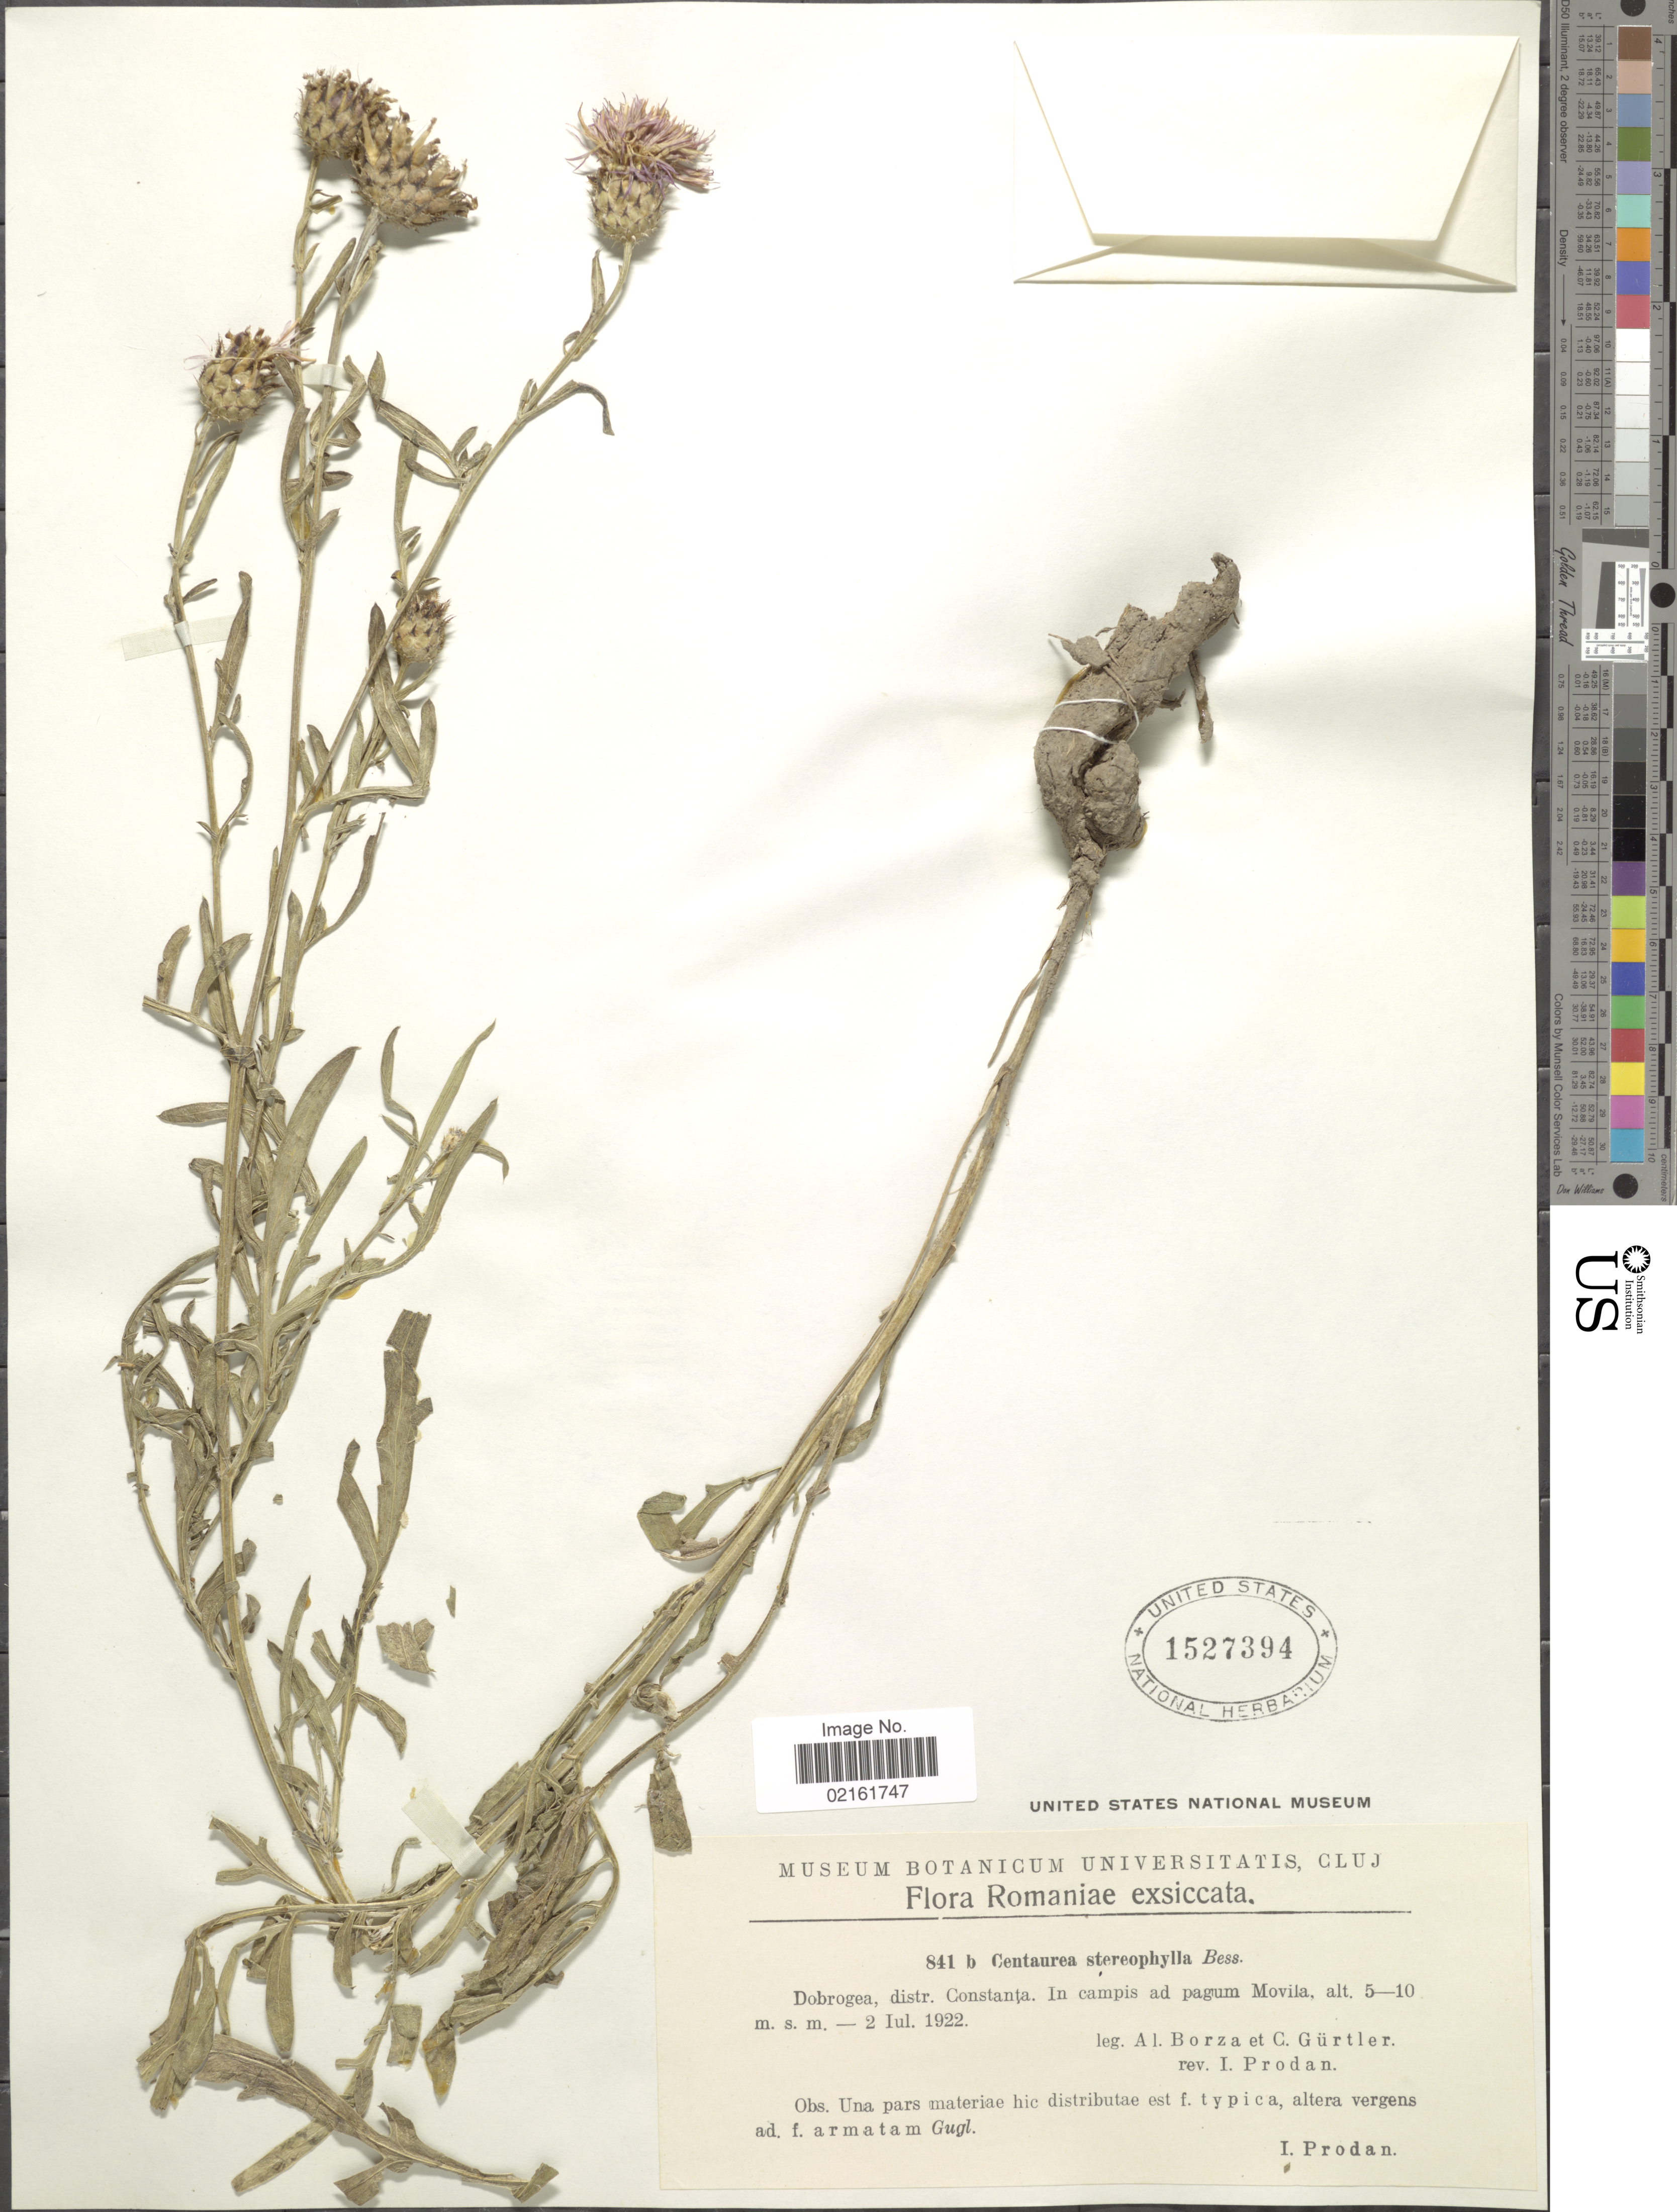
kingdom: Plantae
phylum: Tracheophyta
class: Magnoliopsida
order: Asterales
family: Asteraceae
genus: Centaurea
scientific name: Centaurea stereophylla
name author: Bess.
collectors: A. Borza, C. Gürtler & I. Prodán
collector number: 841 b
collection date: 1922-07-02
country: Romania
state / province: Constanta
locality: Dobrogea. In campis ad pagum Movila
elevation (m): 5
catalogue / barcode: US 1527394